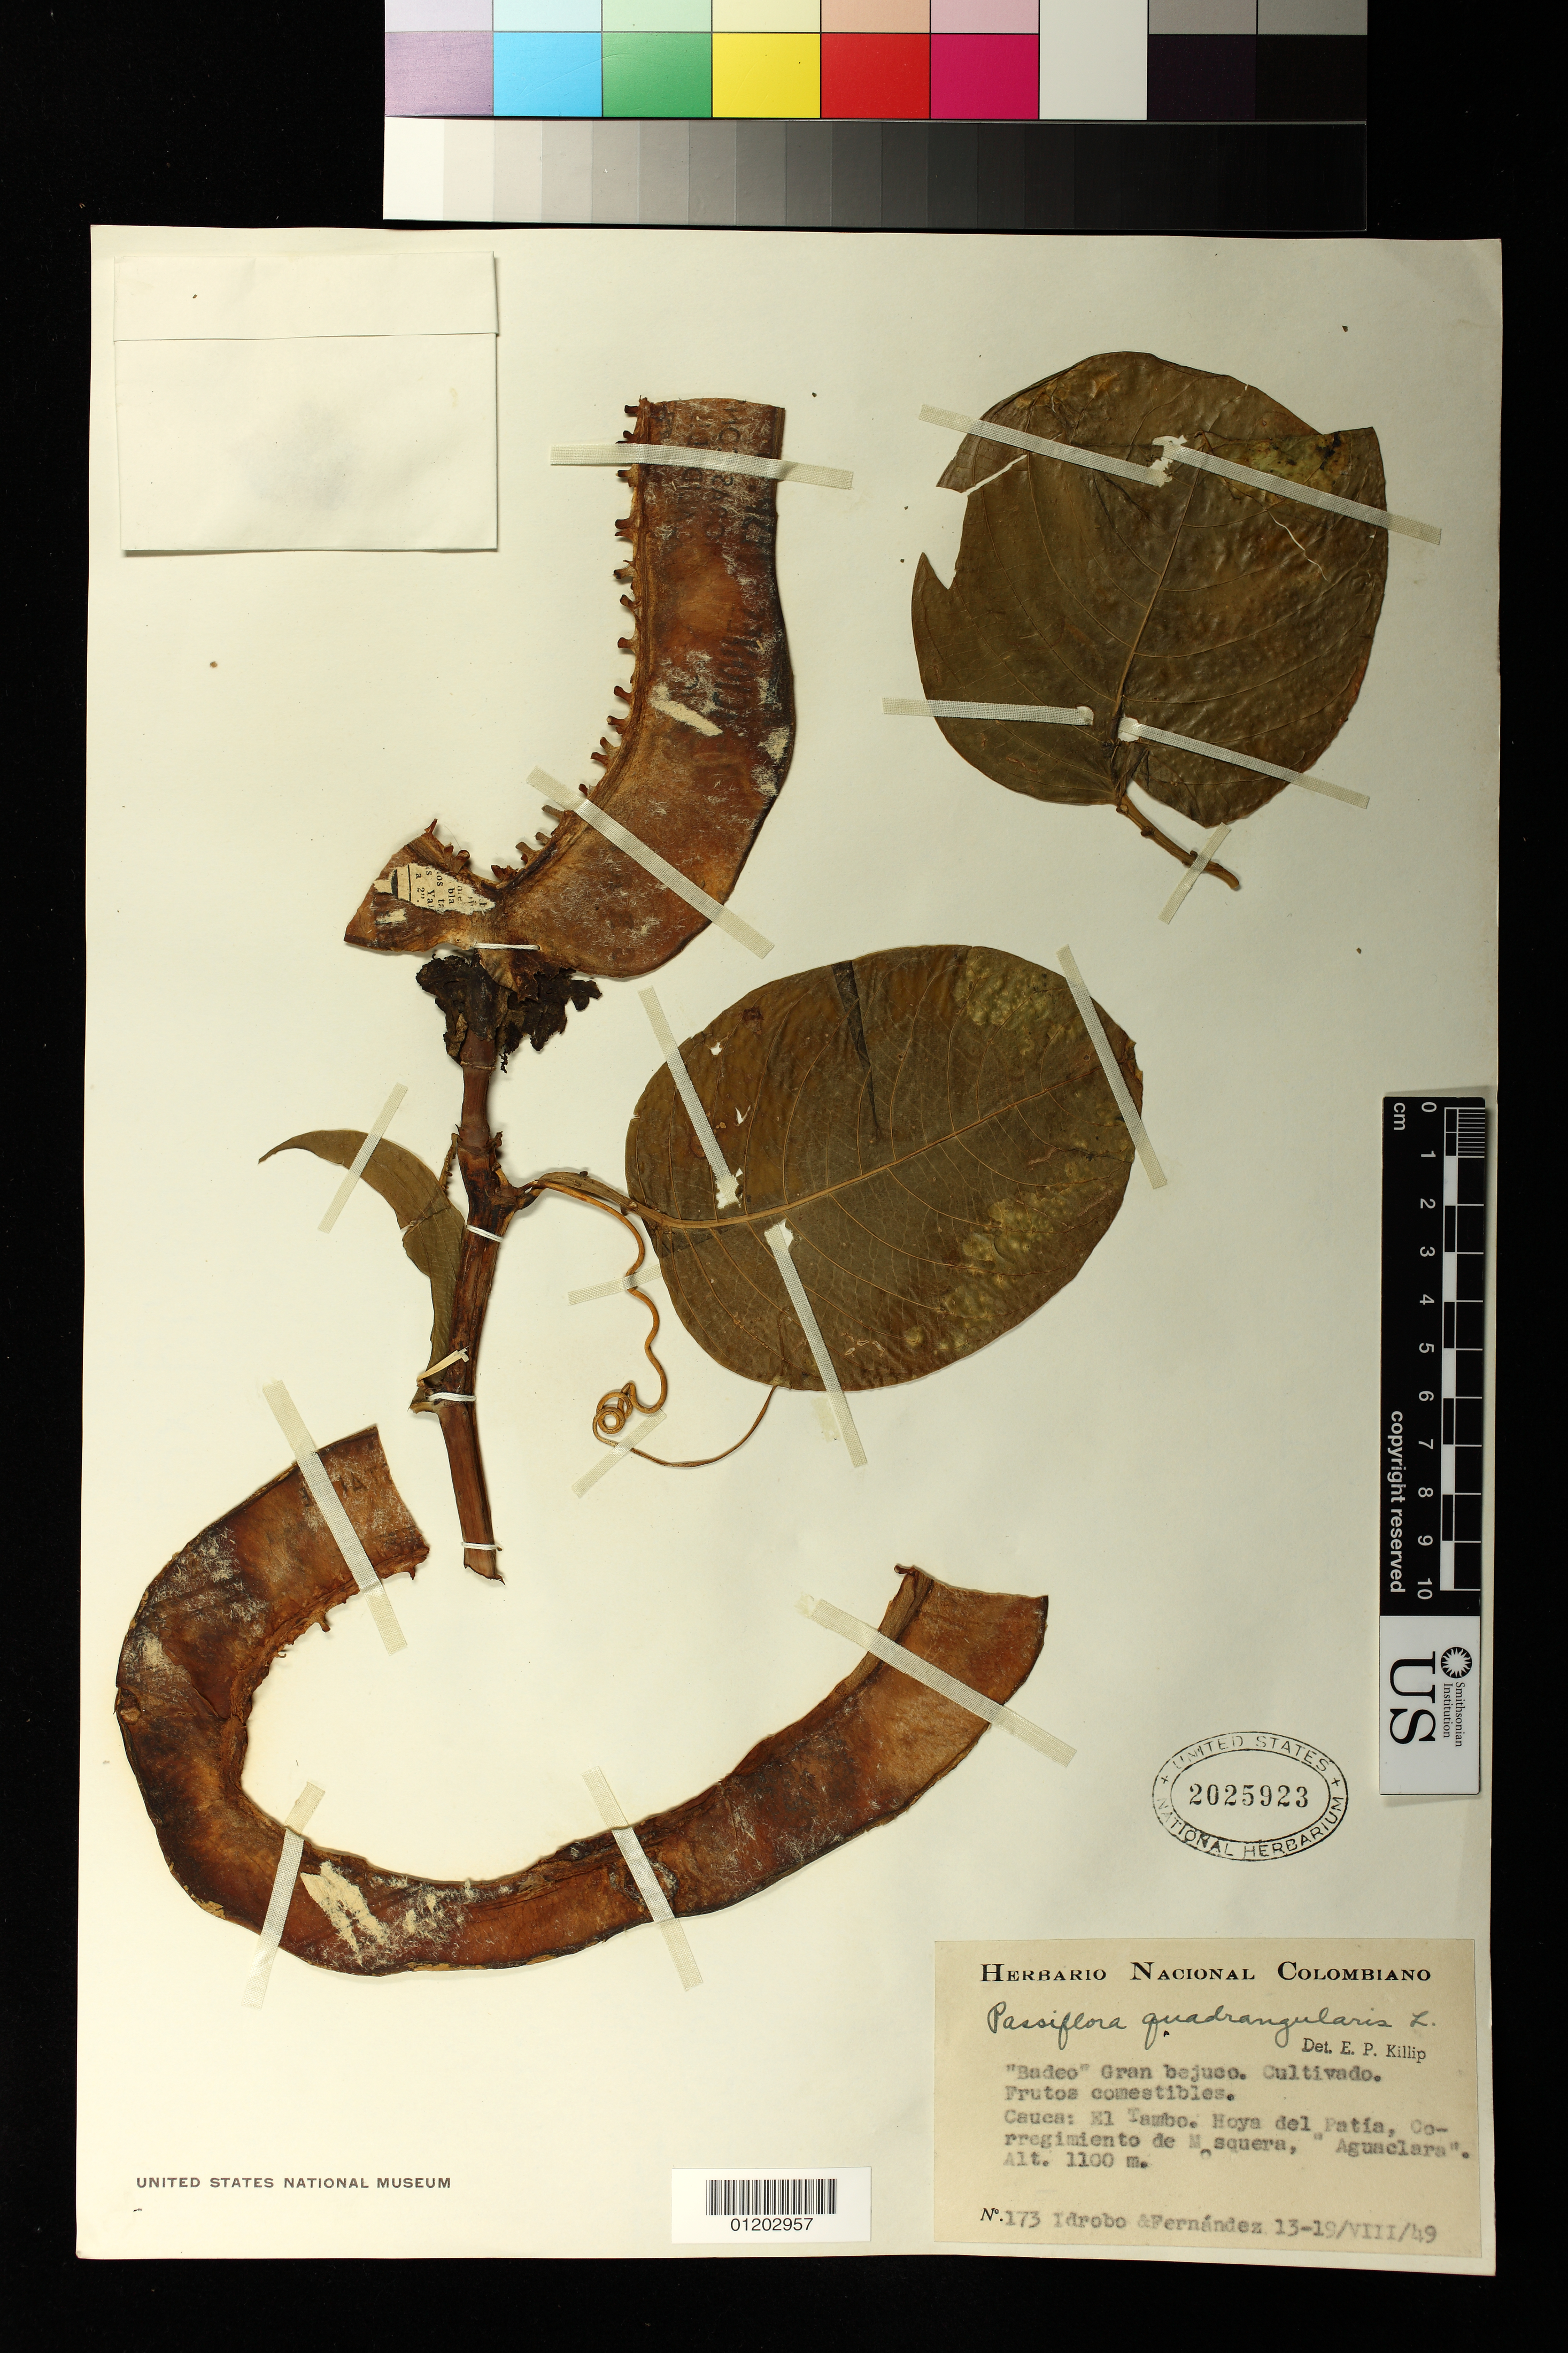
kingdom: Plantae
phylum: Tracheophyta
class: Magnoliopsida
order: Malpighiales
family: Passifloraceae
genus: Passiflora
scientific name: Passiflora quadrangularis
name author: L.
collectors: -- Idrobo & -- Fernandez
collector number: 173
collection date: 1949-08-13/1949-08-19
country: Colombia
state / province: Cauca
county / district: El Tambo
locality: Hoya del Patia, Corregimiento de M squera, "Aguaclara".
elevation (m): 1100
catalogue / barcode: US 2025923